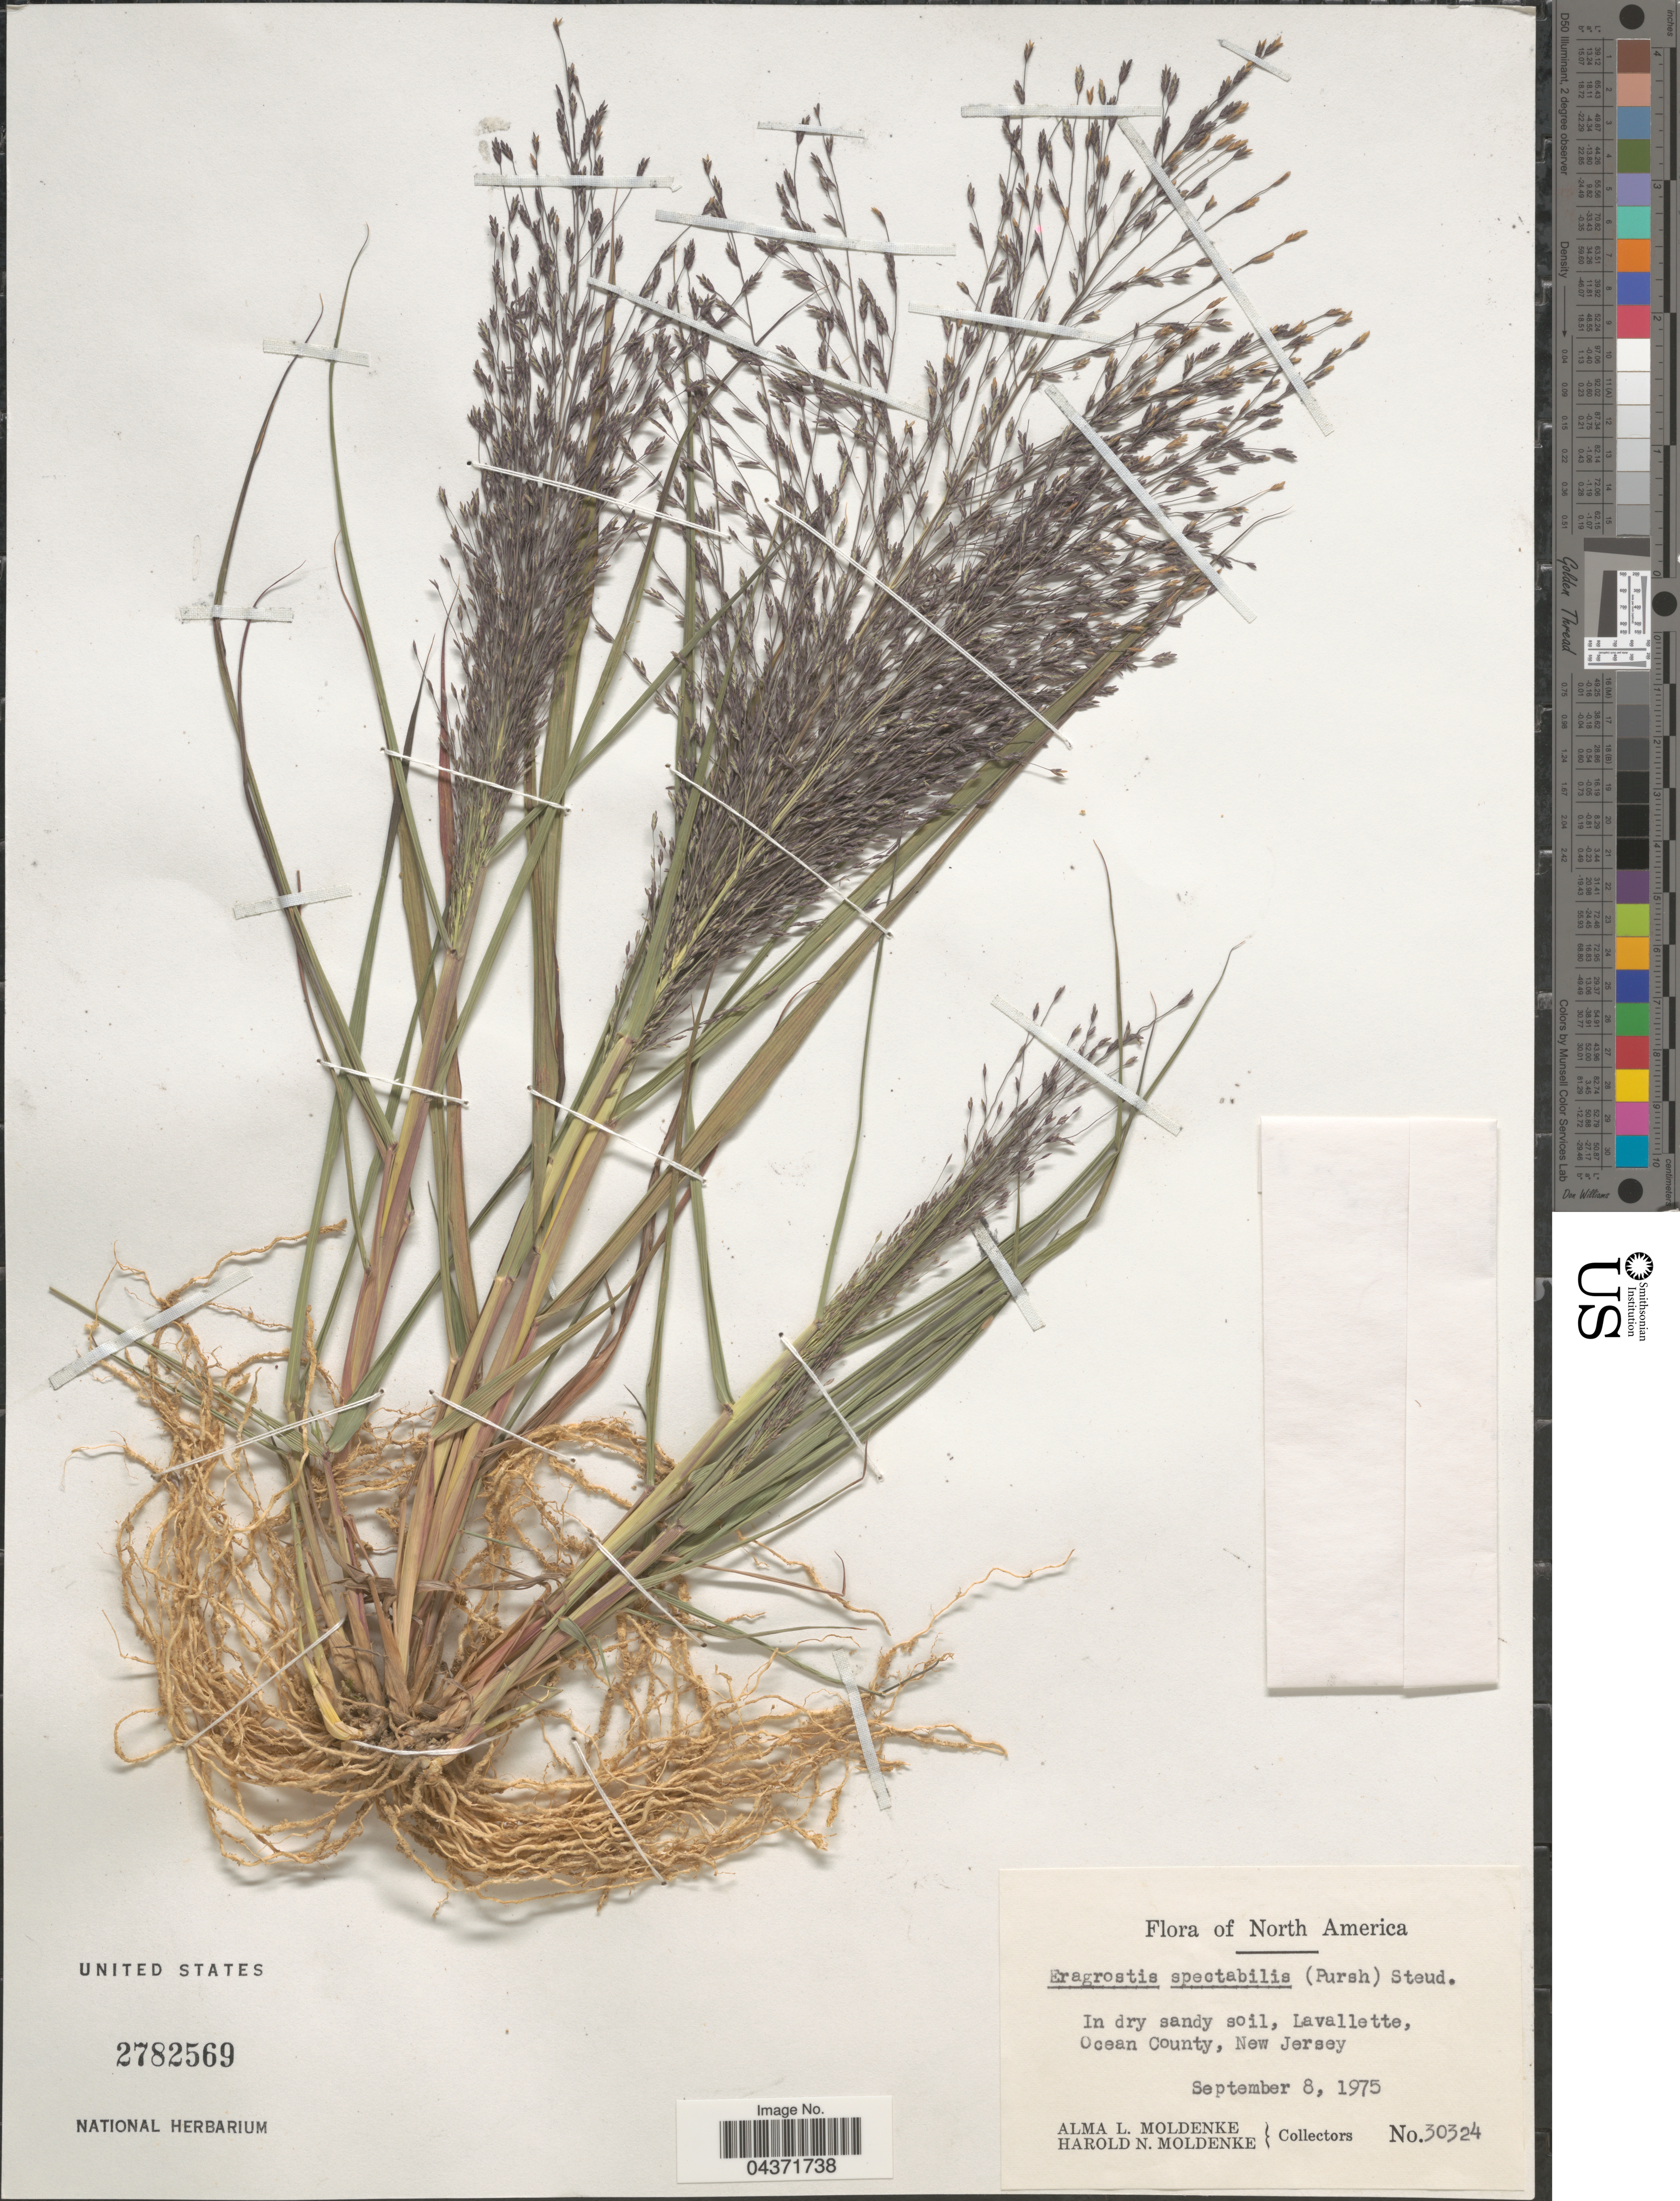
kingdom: Plantae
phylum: Tracheophyta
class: Liliopsida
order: Poales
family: Poaceae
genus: Eragrostis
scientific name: Eragrostis spectabilis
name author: (Pursh) Steud.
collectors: A. L. Moldenke & H. N. Moldenke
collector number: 30324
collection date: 1975-09-08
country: United States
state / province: New Jersey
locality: Lavallette, Ocean County.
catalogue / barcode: US 2782569